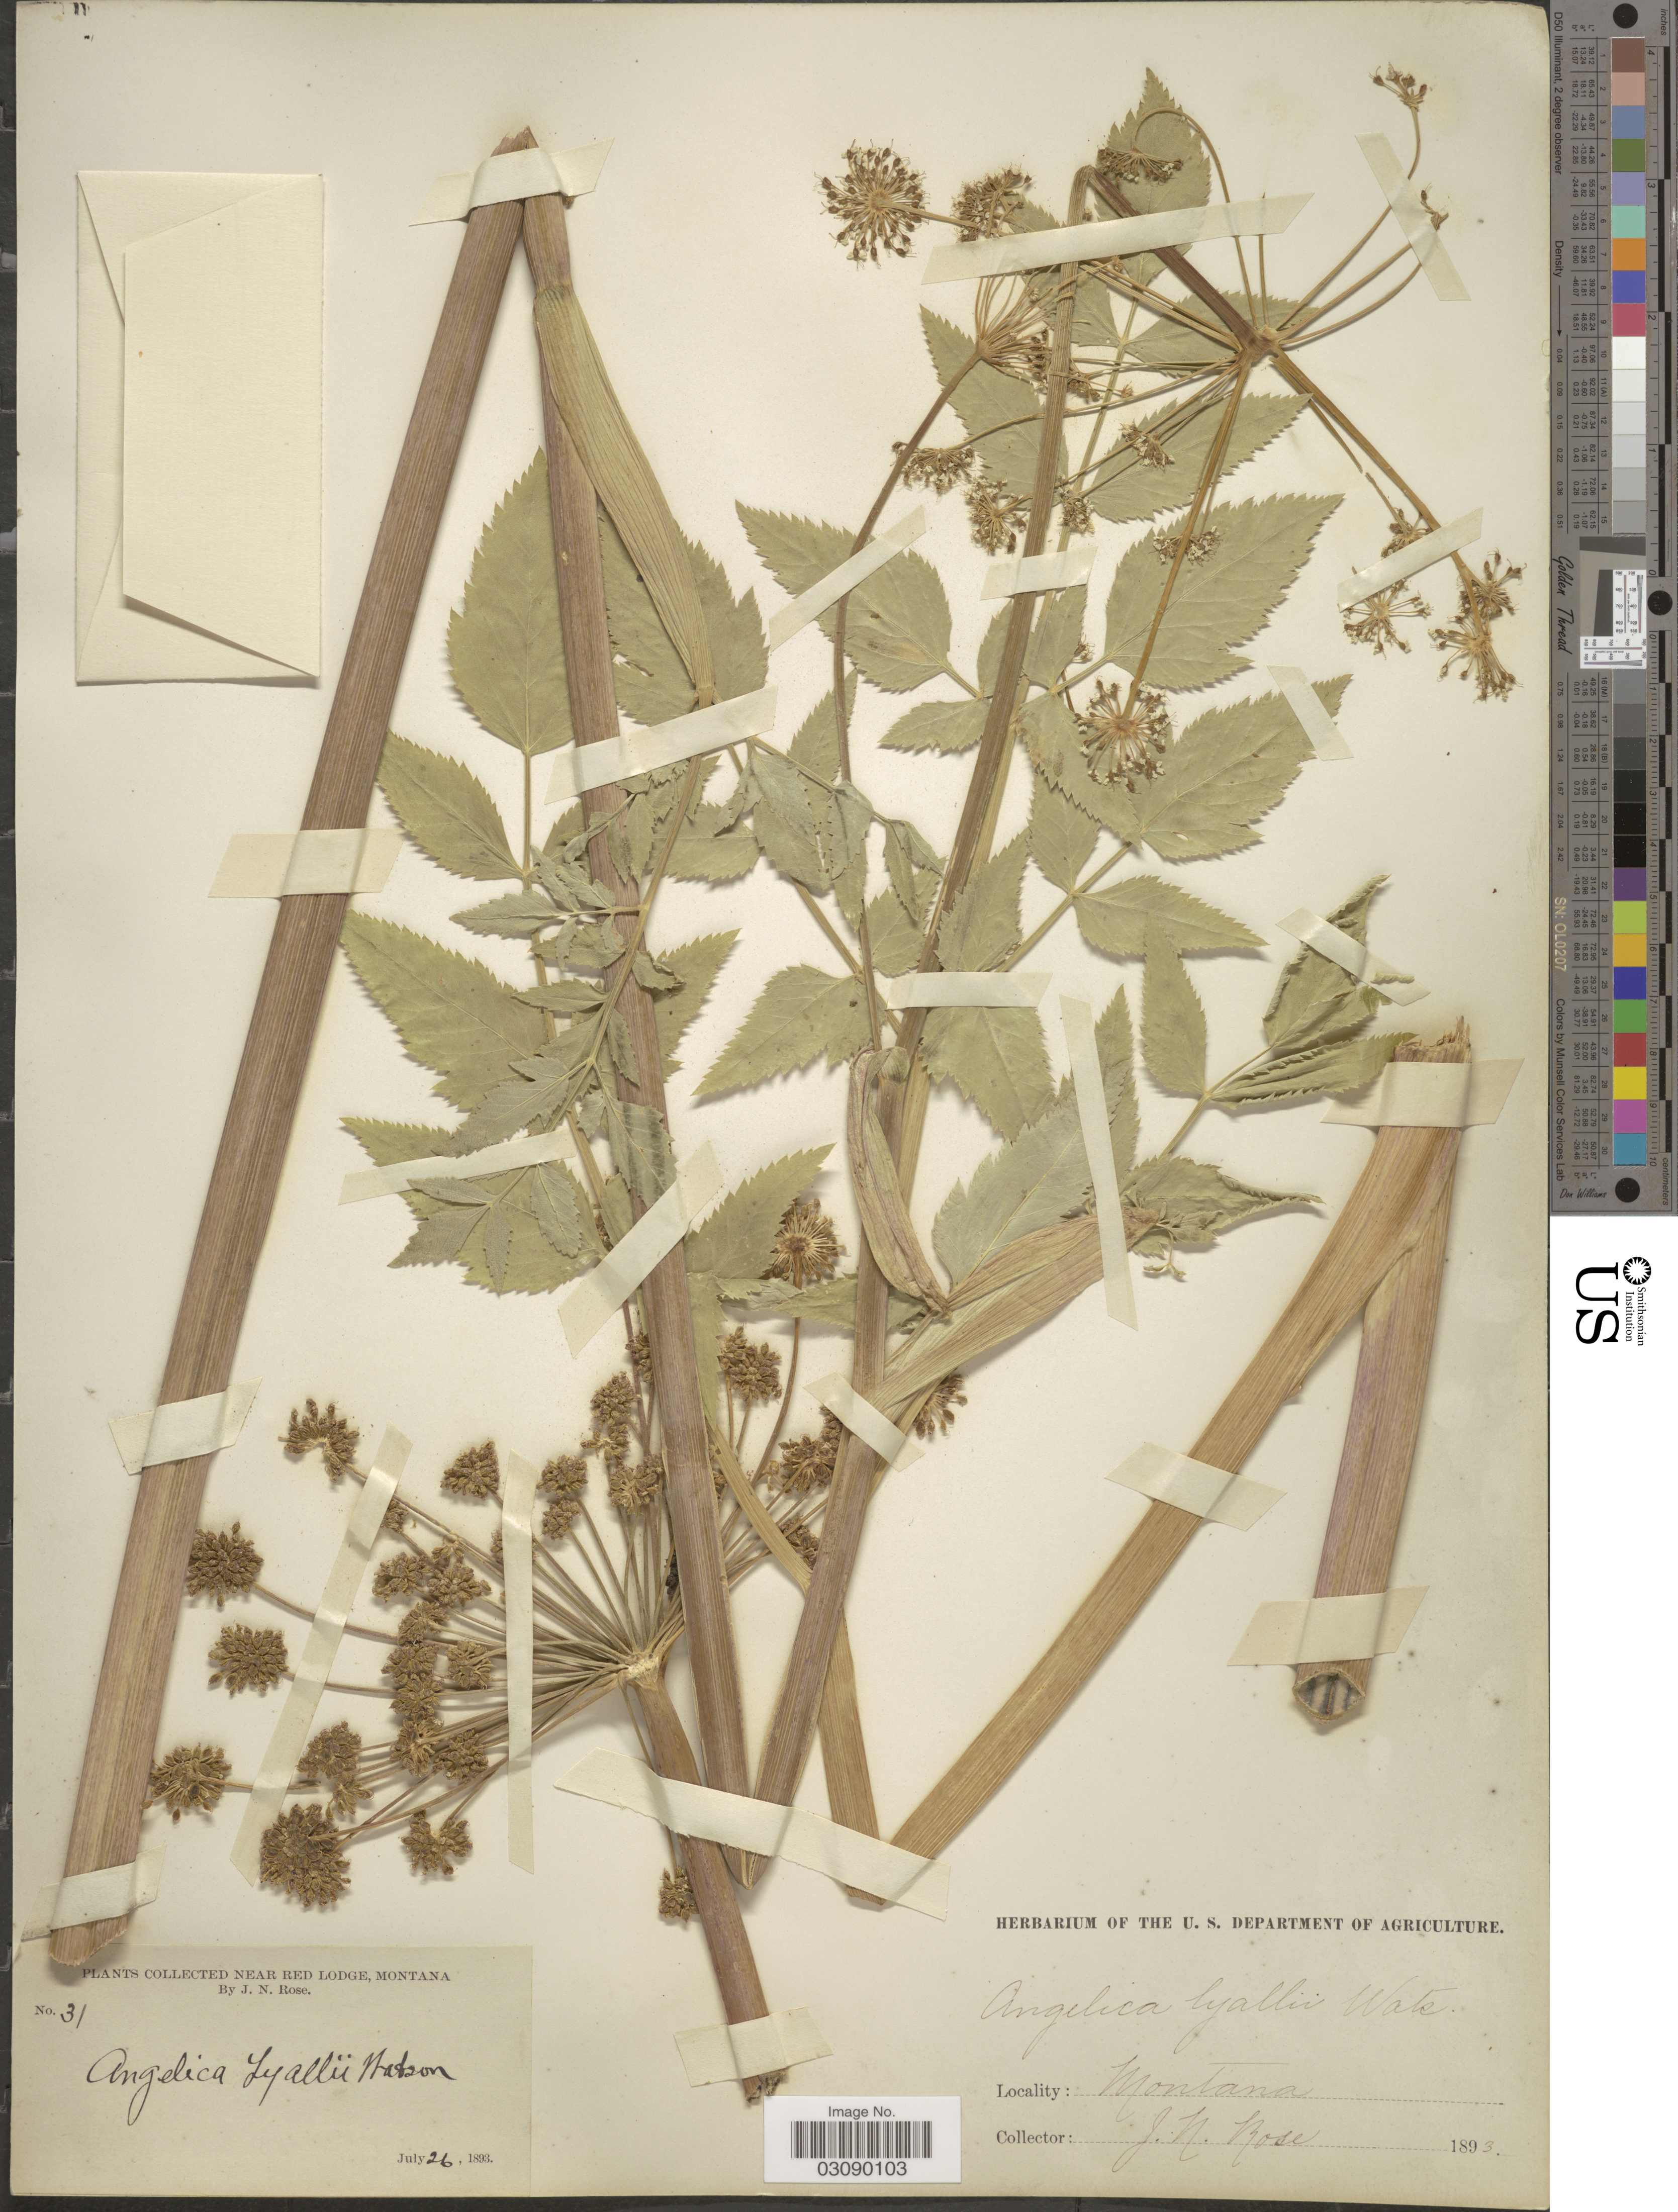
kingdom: Plantae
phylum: Tracheophyta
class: Magnoliopsida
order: Apiales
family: Apiaceae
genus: Angelica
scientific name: Angelica arguta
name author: Nutt.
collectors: J. N. Rose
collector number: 31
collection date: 1893-07-26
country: United States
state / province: Montana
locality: Near Red Lodge.